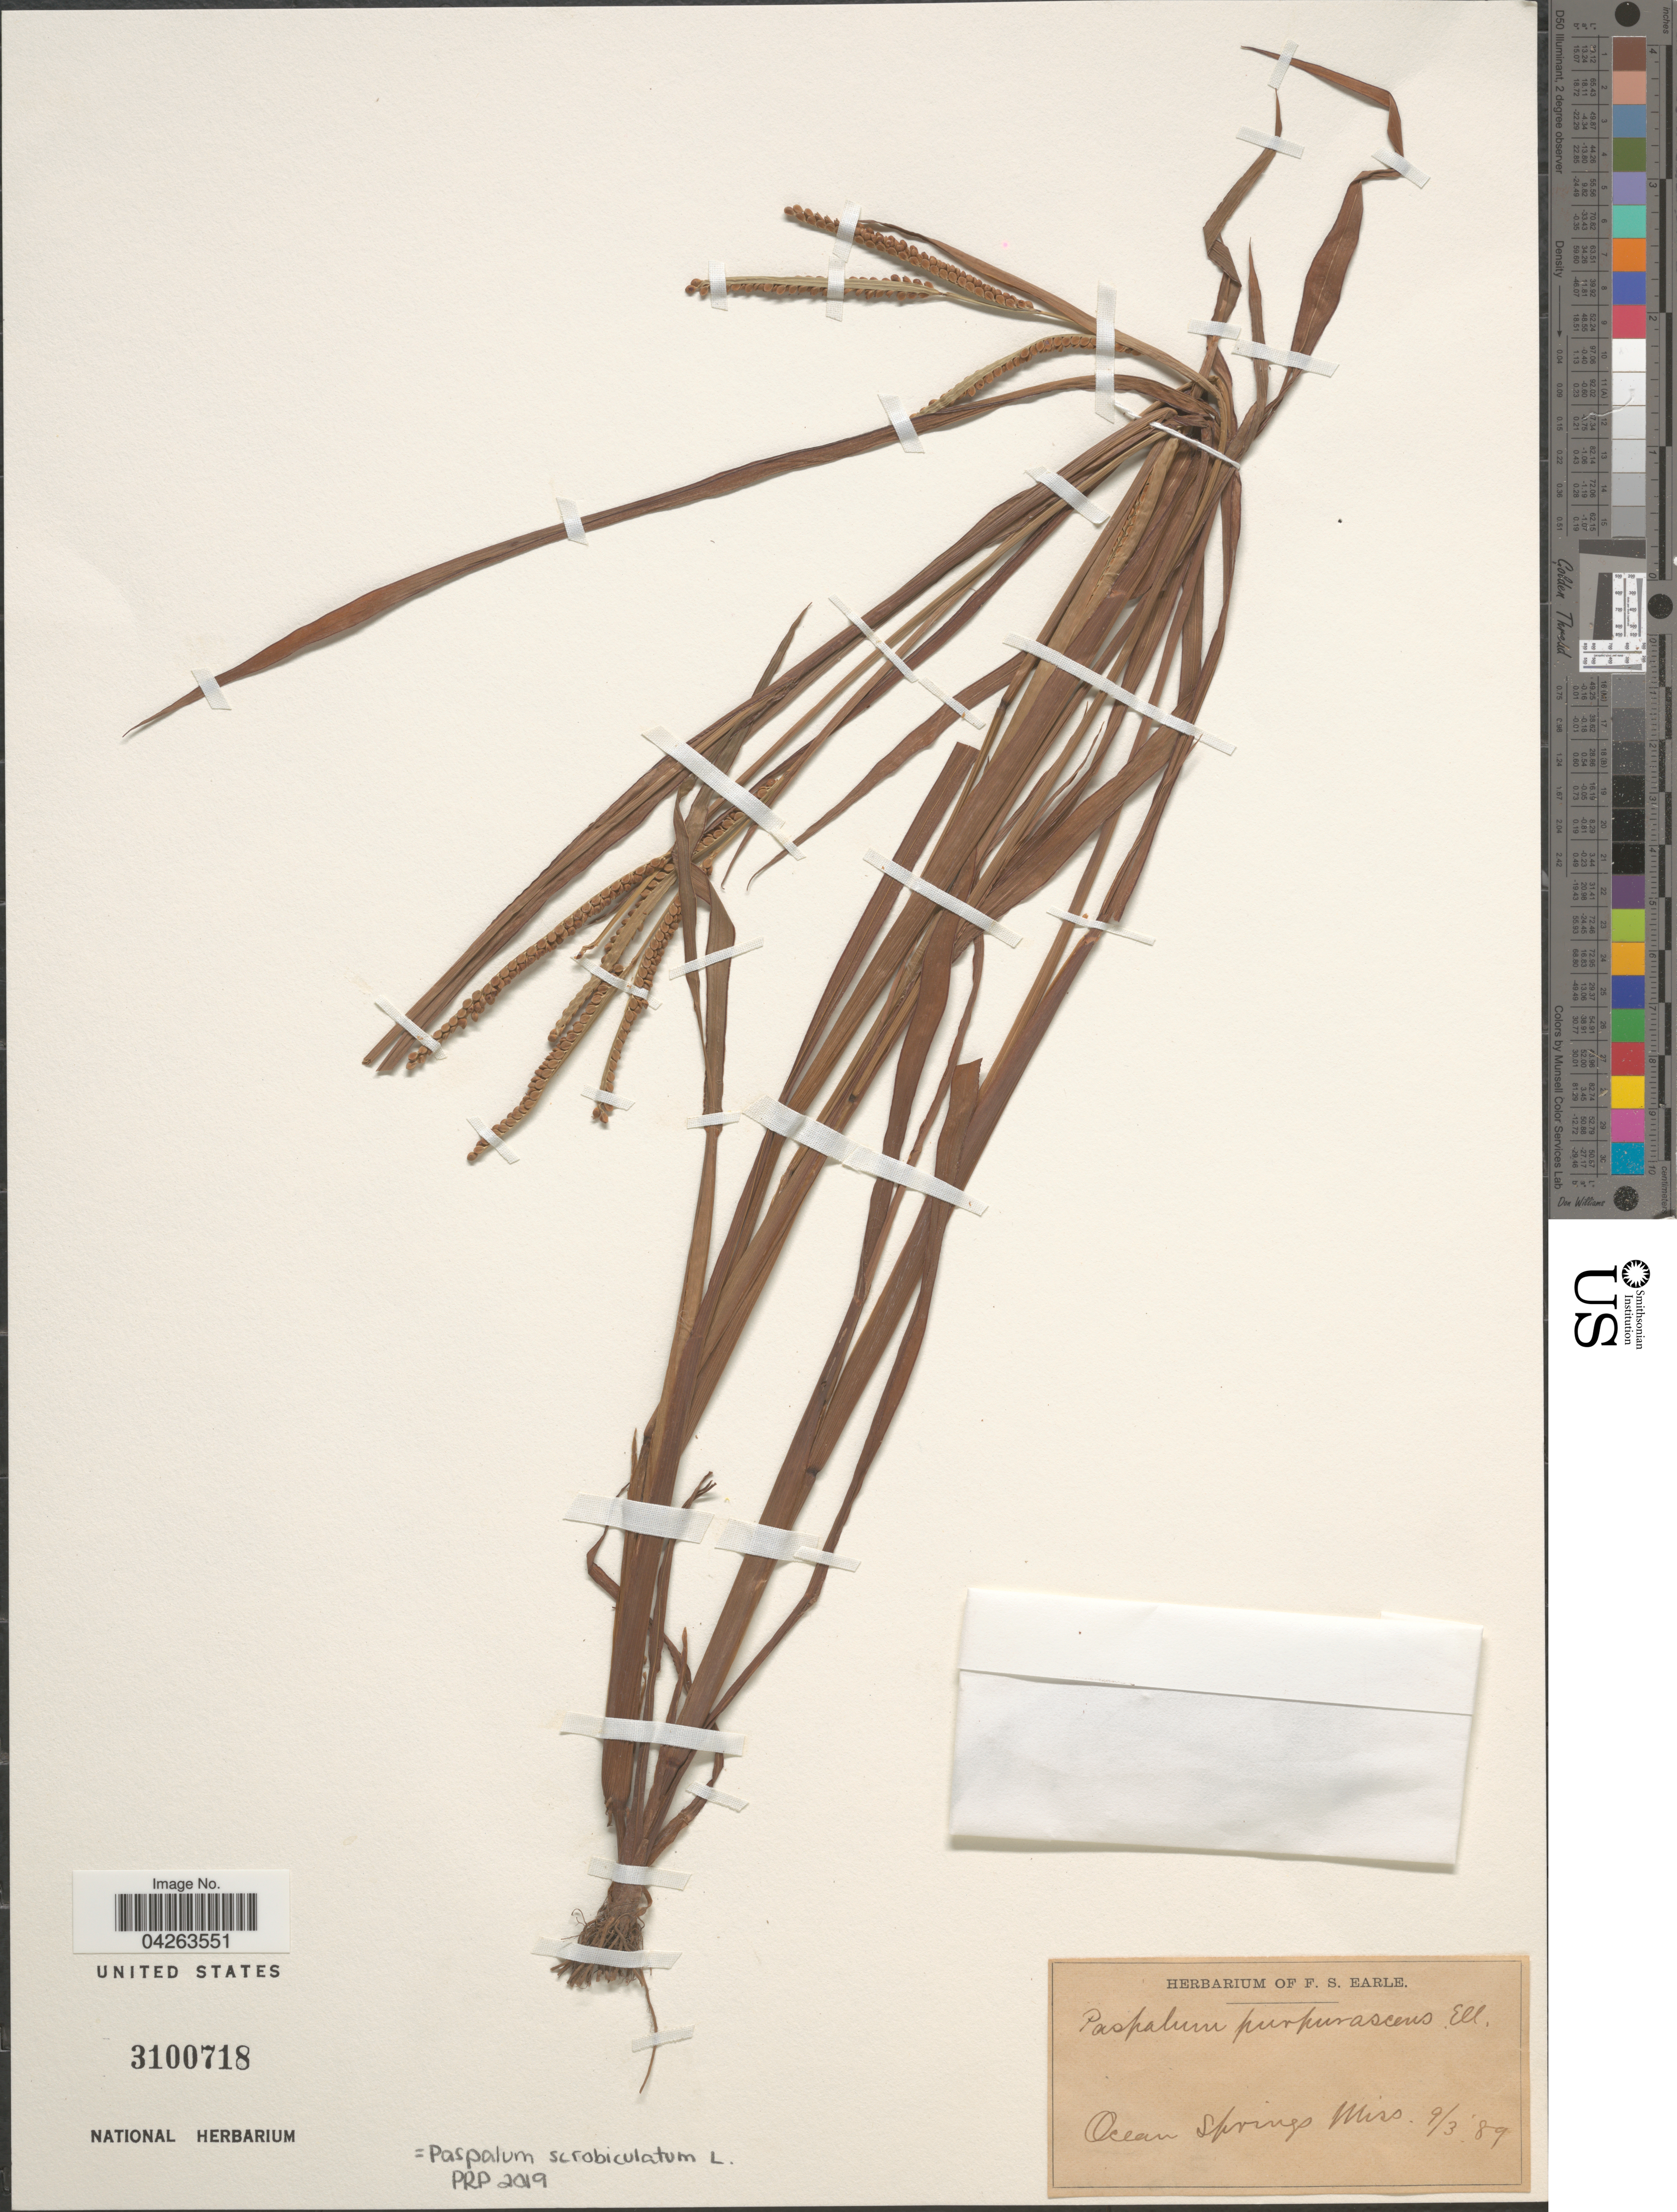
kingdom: Plantae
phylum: Tracheophyta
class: Liliopsida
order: Poales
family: Poaceae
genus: Paspalum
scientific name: Paspalum scrobiculatum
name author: L.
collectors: Ex herb. F. S. Earle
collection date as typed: Transcribed d/m/y: 9/3/89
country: United States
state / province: Mississippi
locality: Ocean Springs.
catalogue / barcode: US 3100718